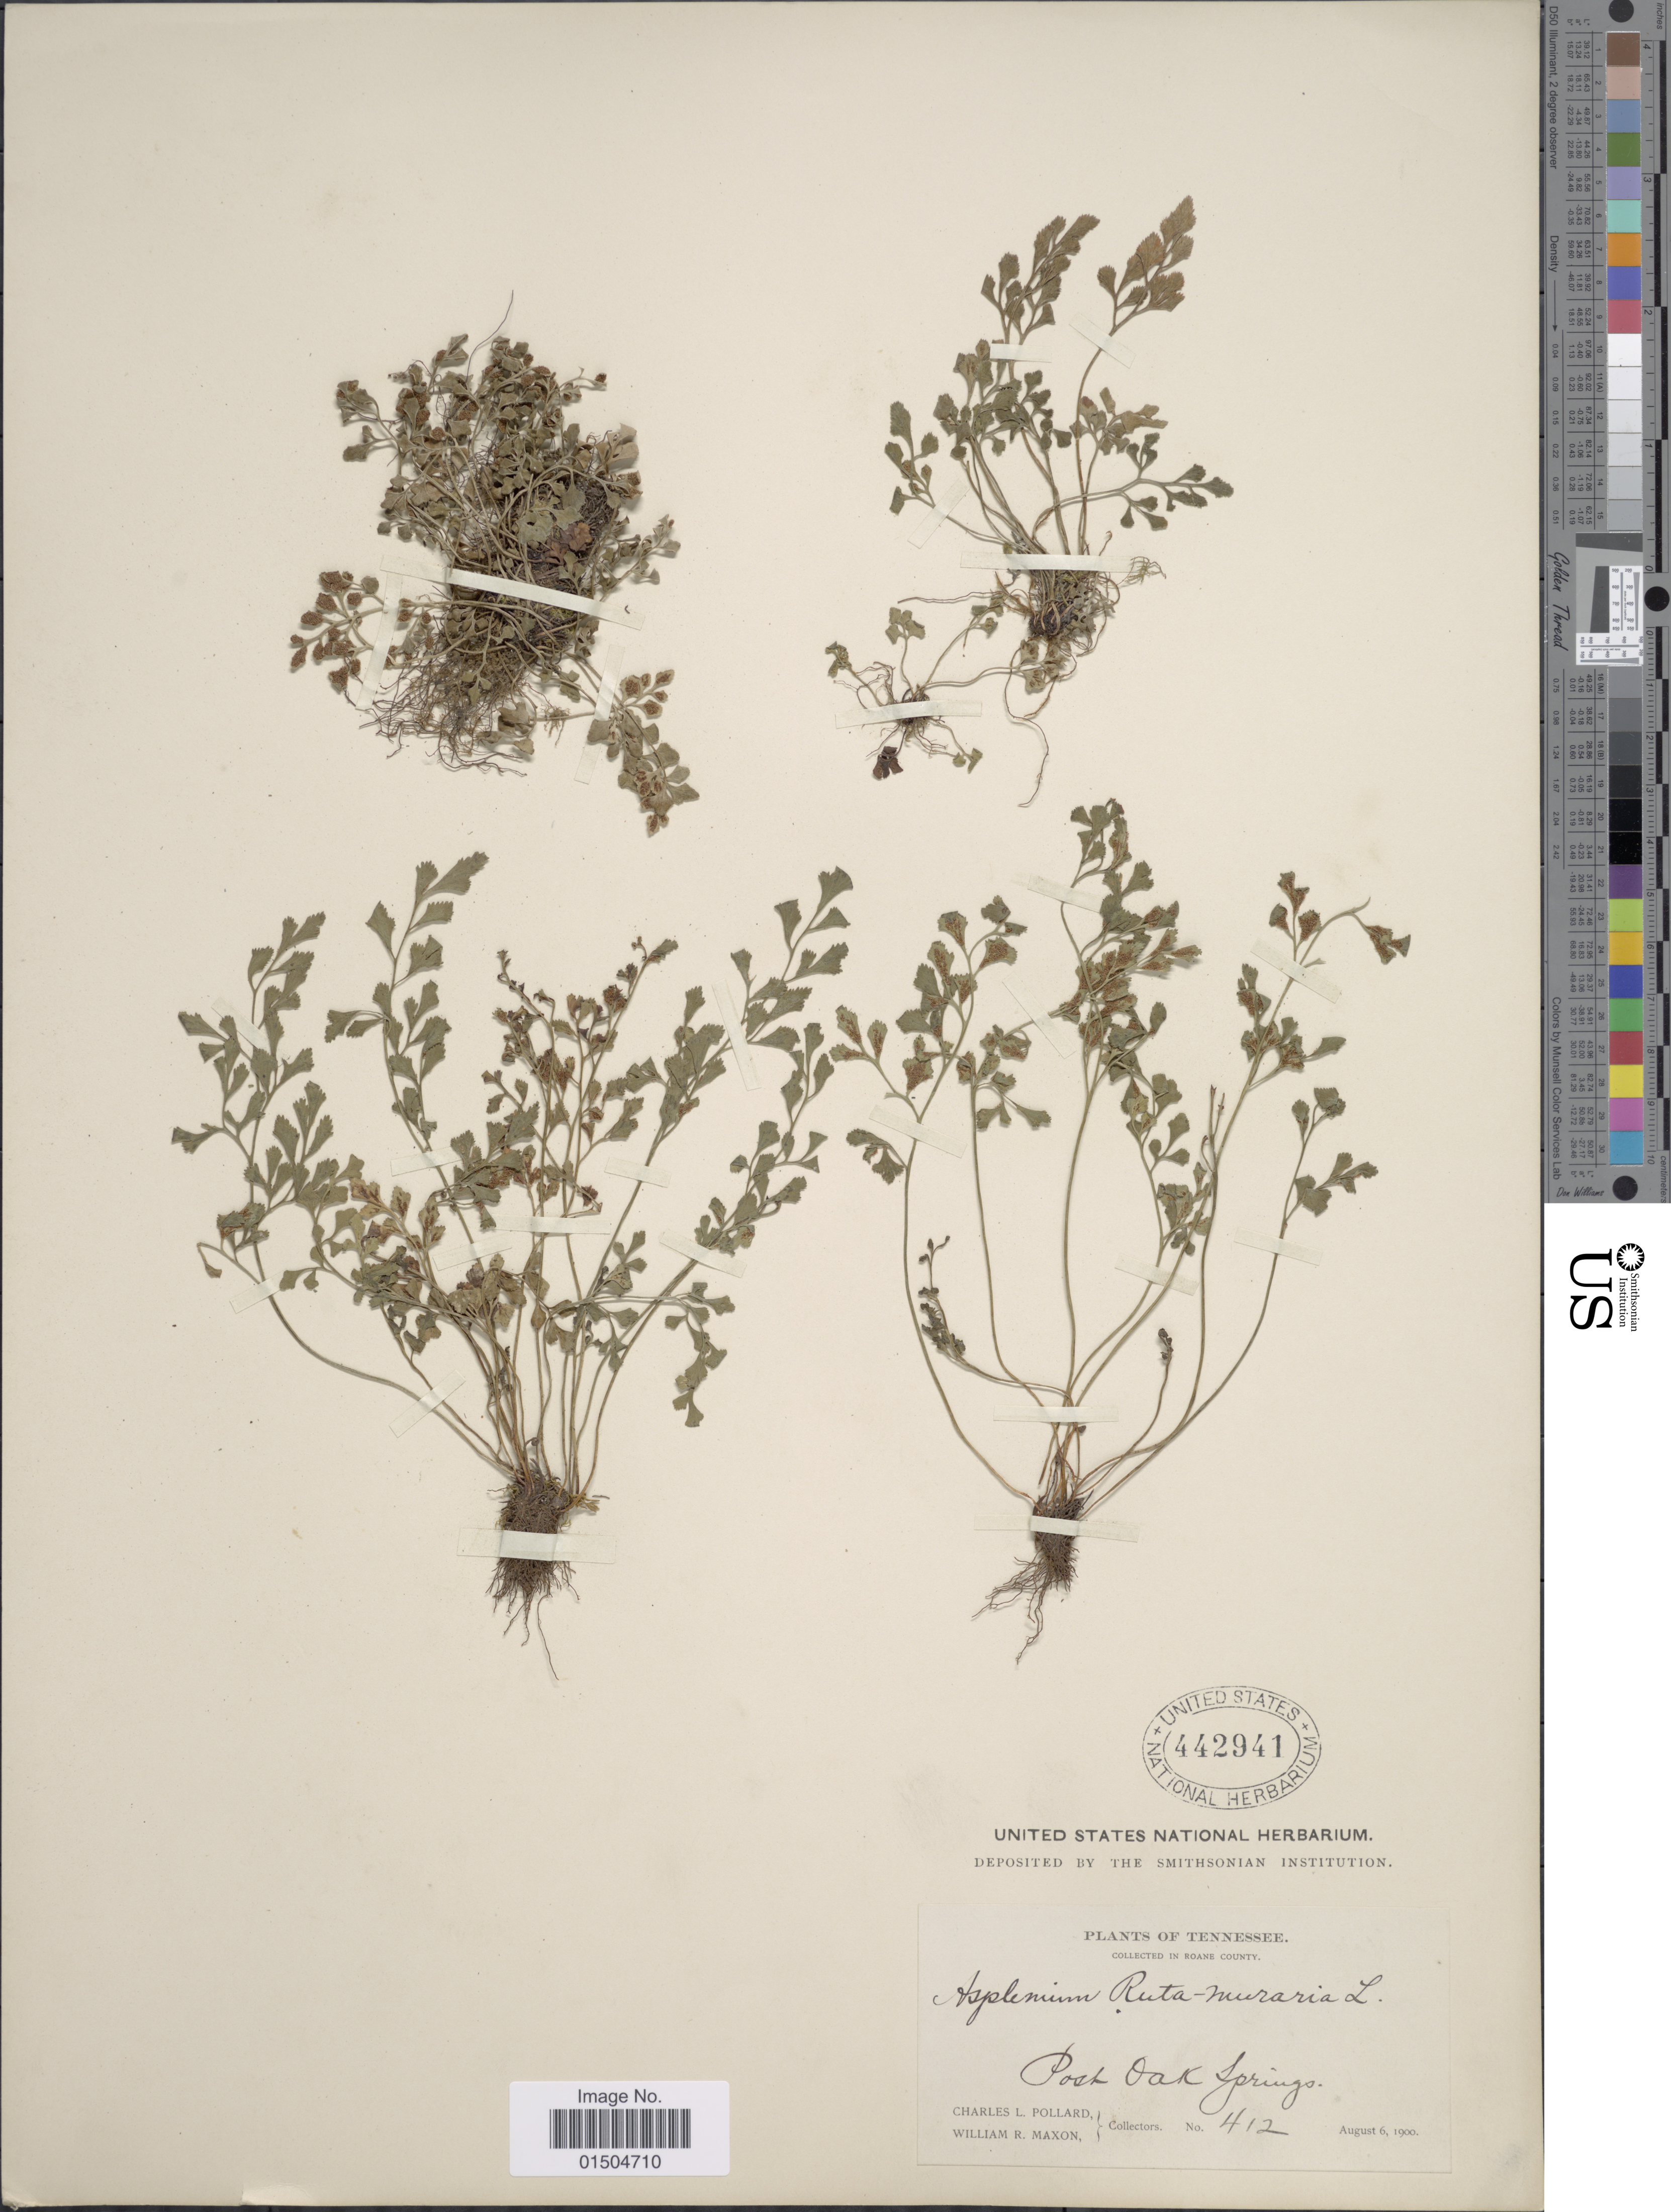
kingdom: Plantae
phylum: Tracheophyta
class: Polypodiopsida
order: Polypodiales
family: Aspleniaceae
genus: Asplenium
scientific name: Asplenium ruta-muraria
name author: L.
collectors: C. L. Pollard & W. R. Maxon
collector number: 412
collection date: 1900-08-06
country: United States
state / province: Tennessee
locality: Roane County. Post Oak Springs.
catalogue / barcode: US 442941